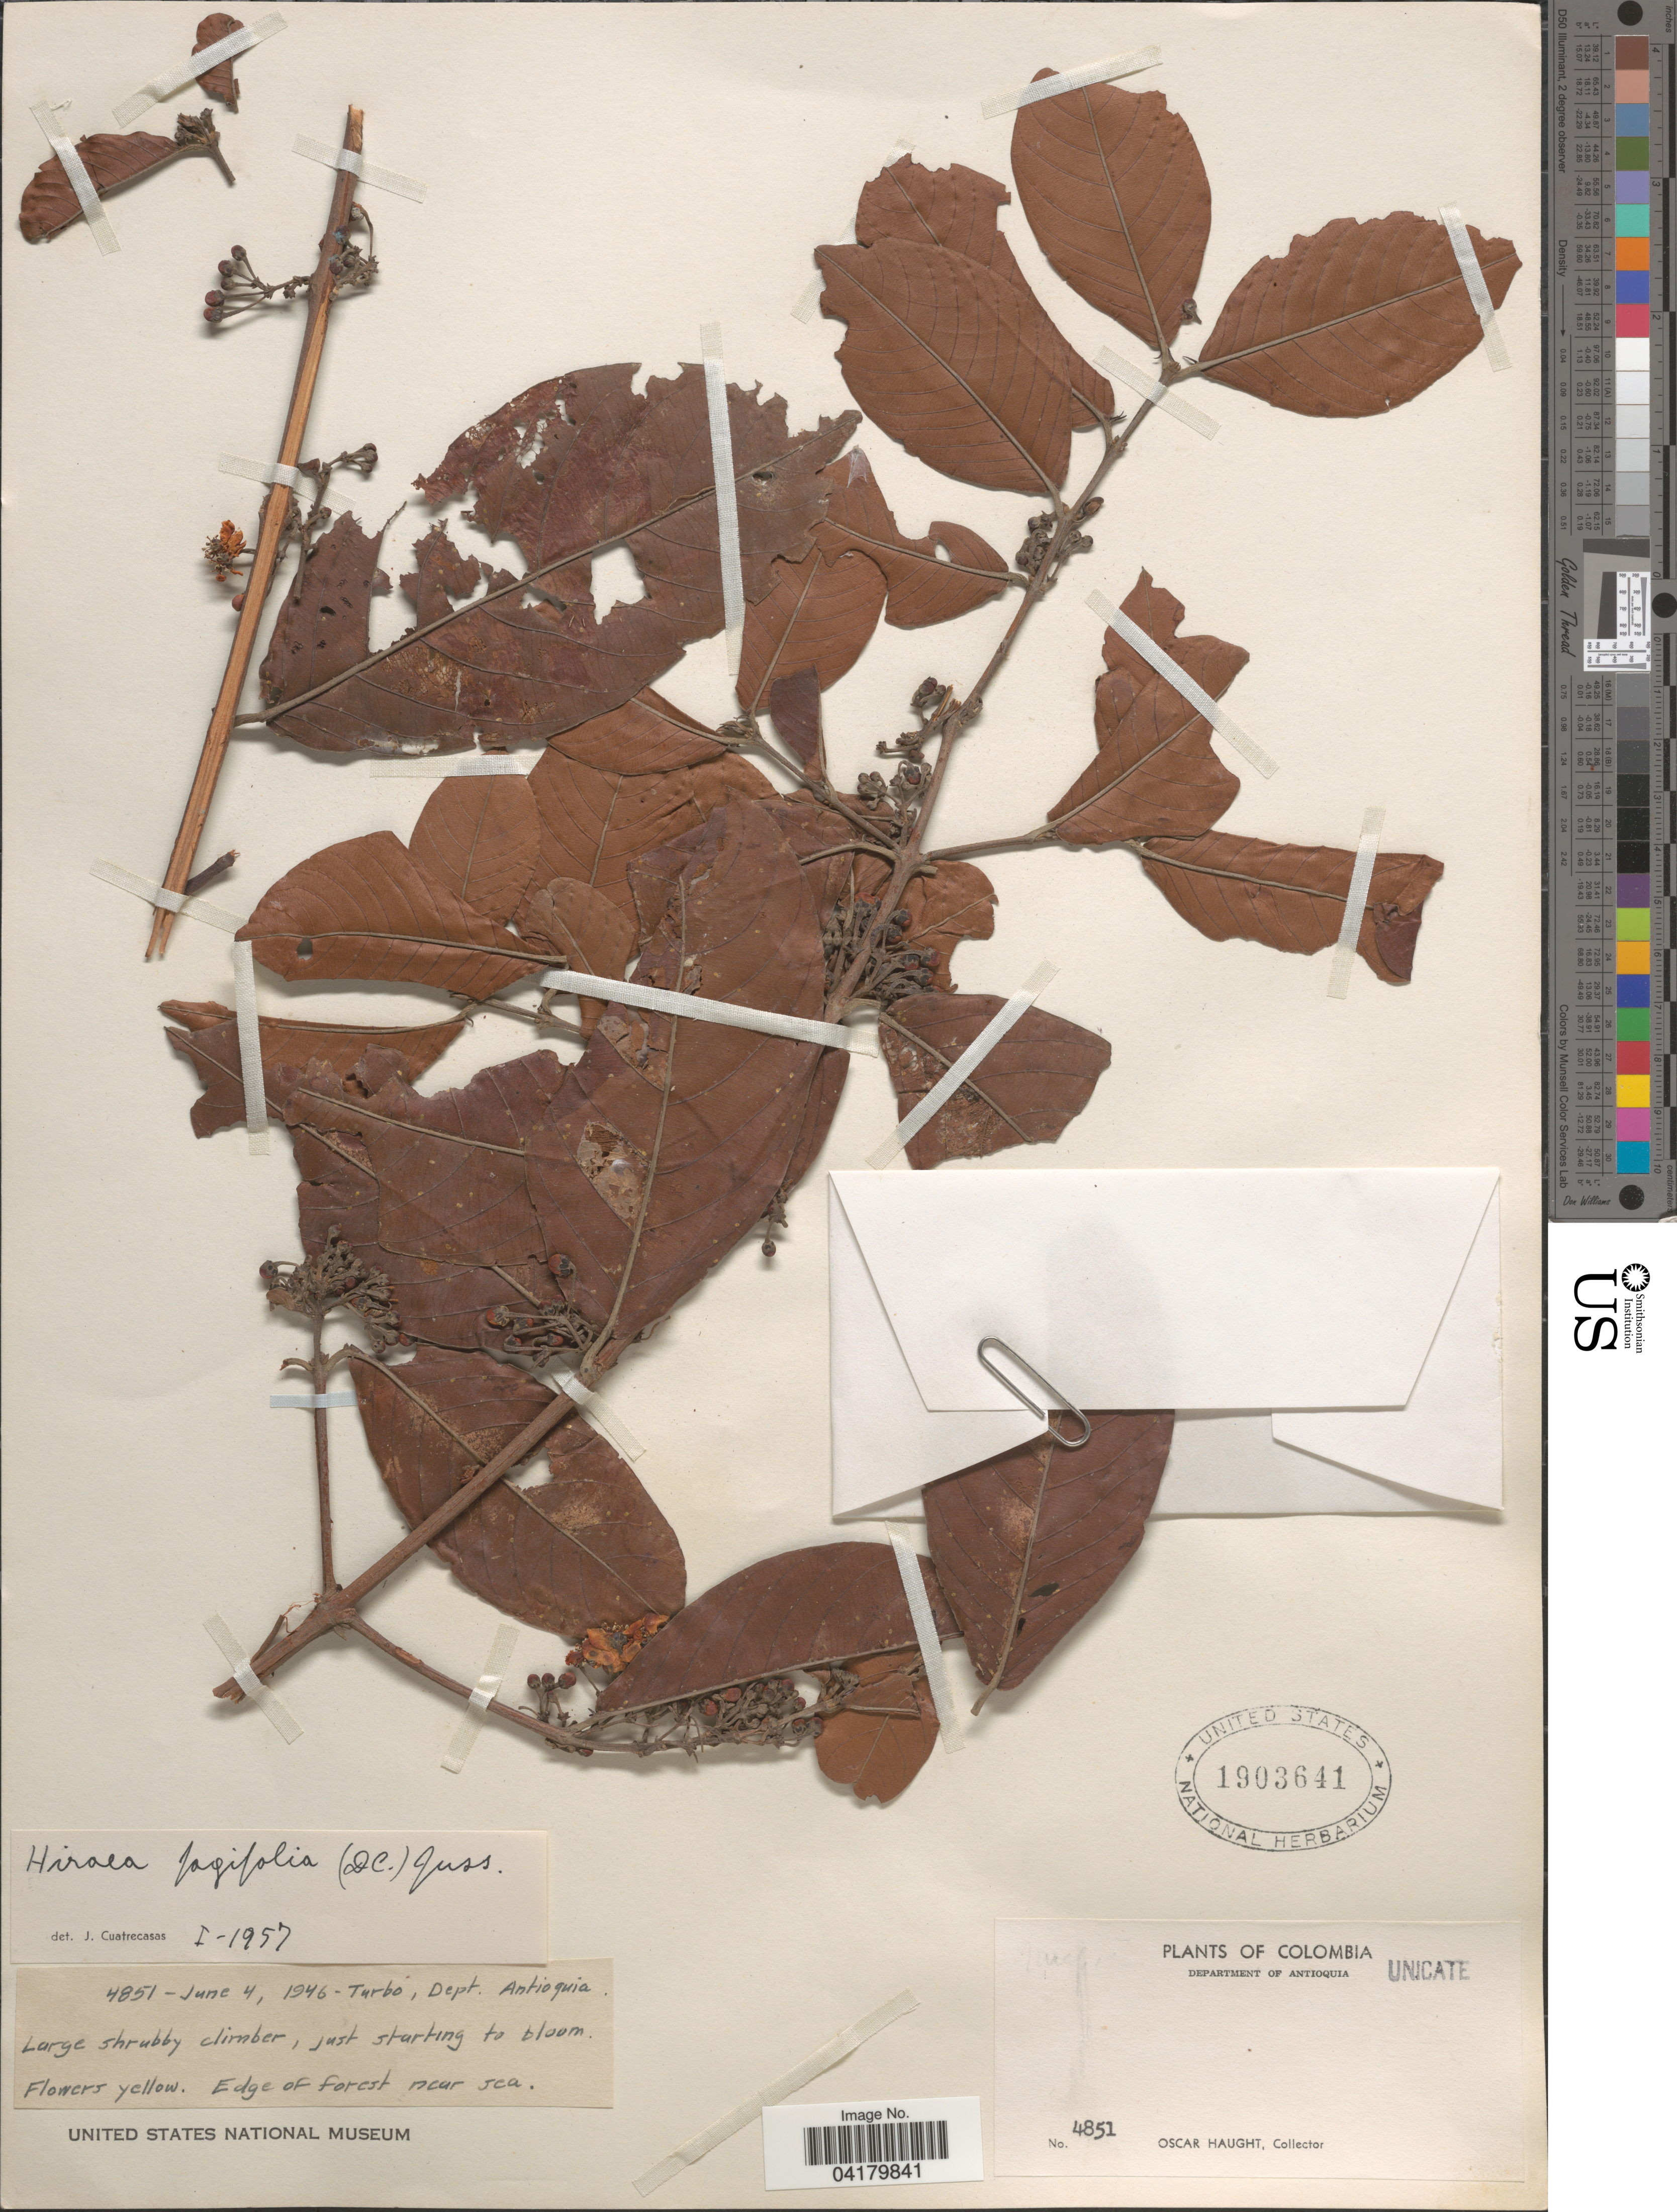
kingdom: Plantae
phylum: Tracheophyta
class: Magnoliopsida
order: Malpighiales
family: Malpighiaceae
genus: Hiraea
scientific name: Hiraea fagifolia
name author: (DC.) A. Juss.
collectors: O. Haught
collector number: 4851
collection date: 1946-06-04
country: Colombia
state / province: Antioquia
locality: Department of Antioquia. Turbo. Edge of forest near sea.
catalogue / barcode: US 1903641